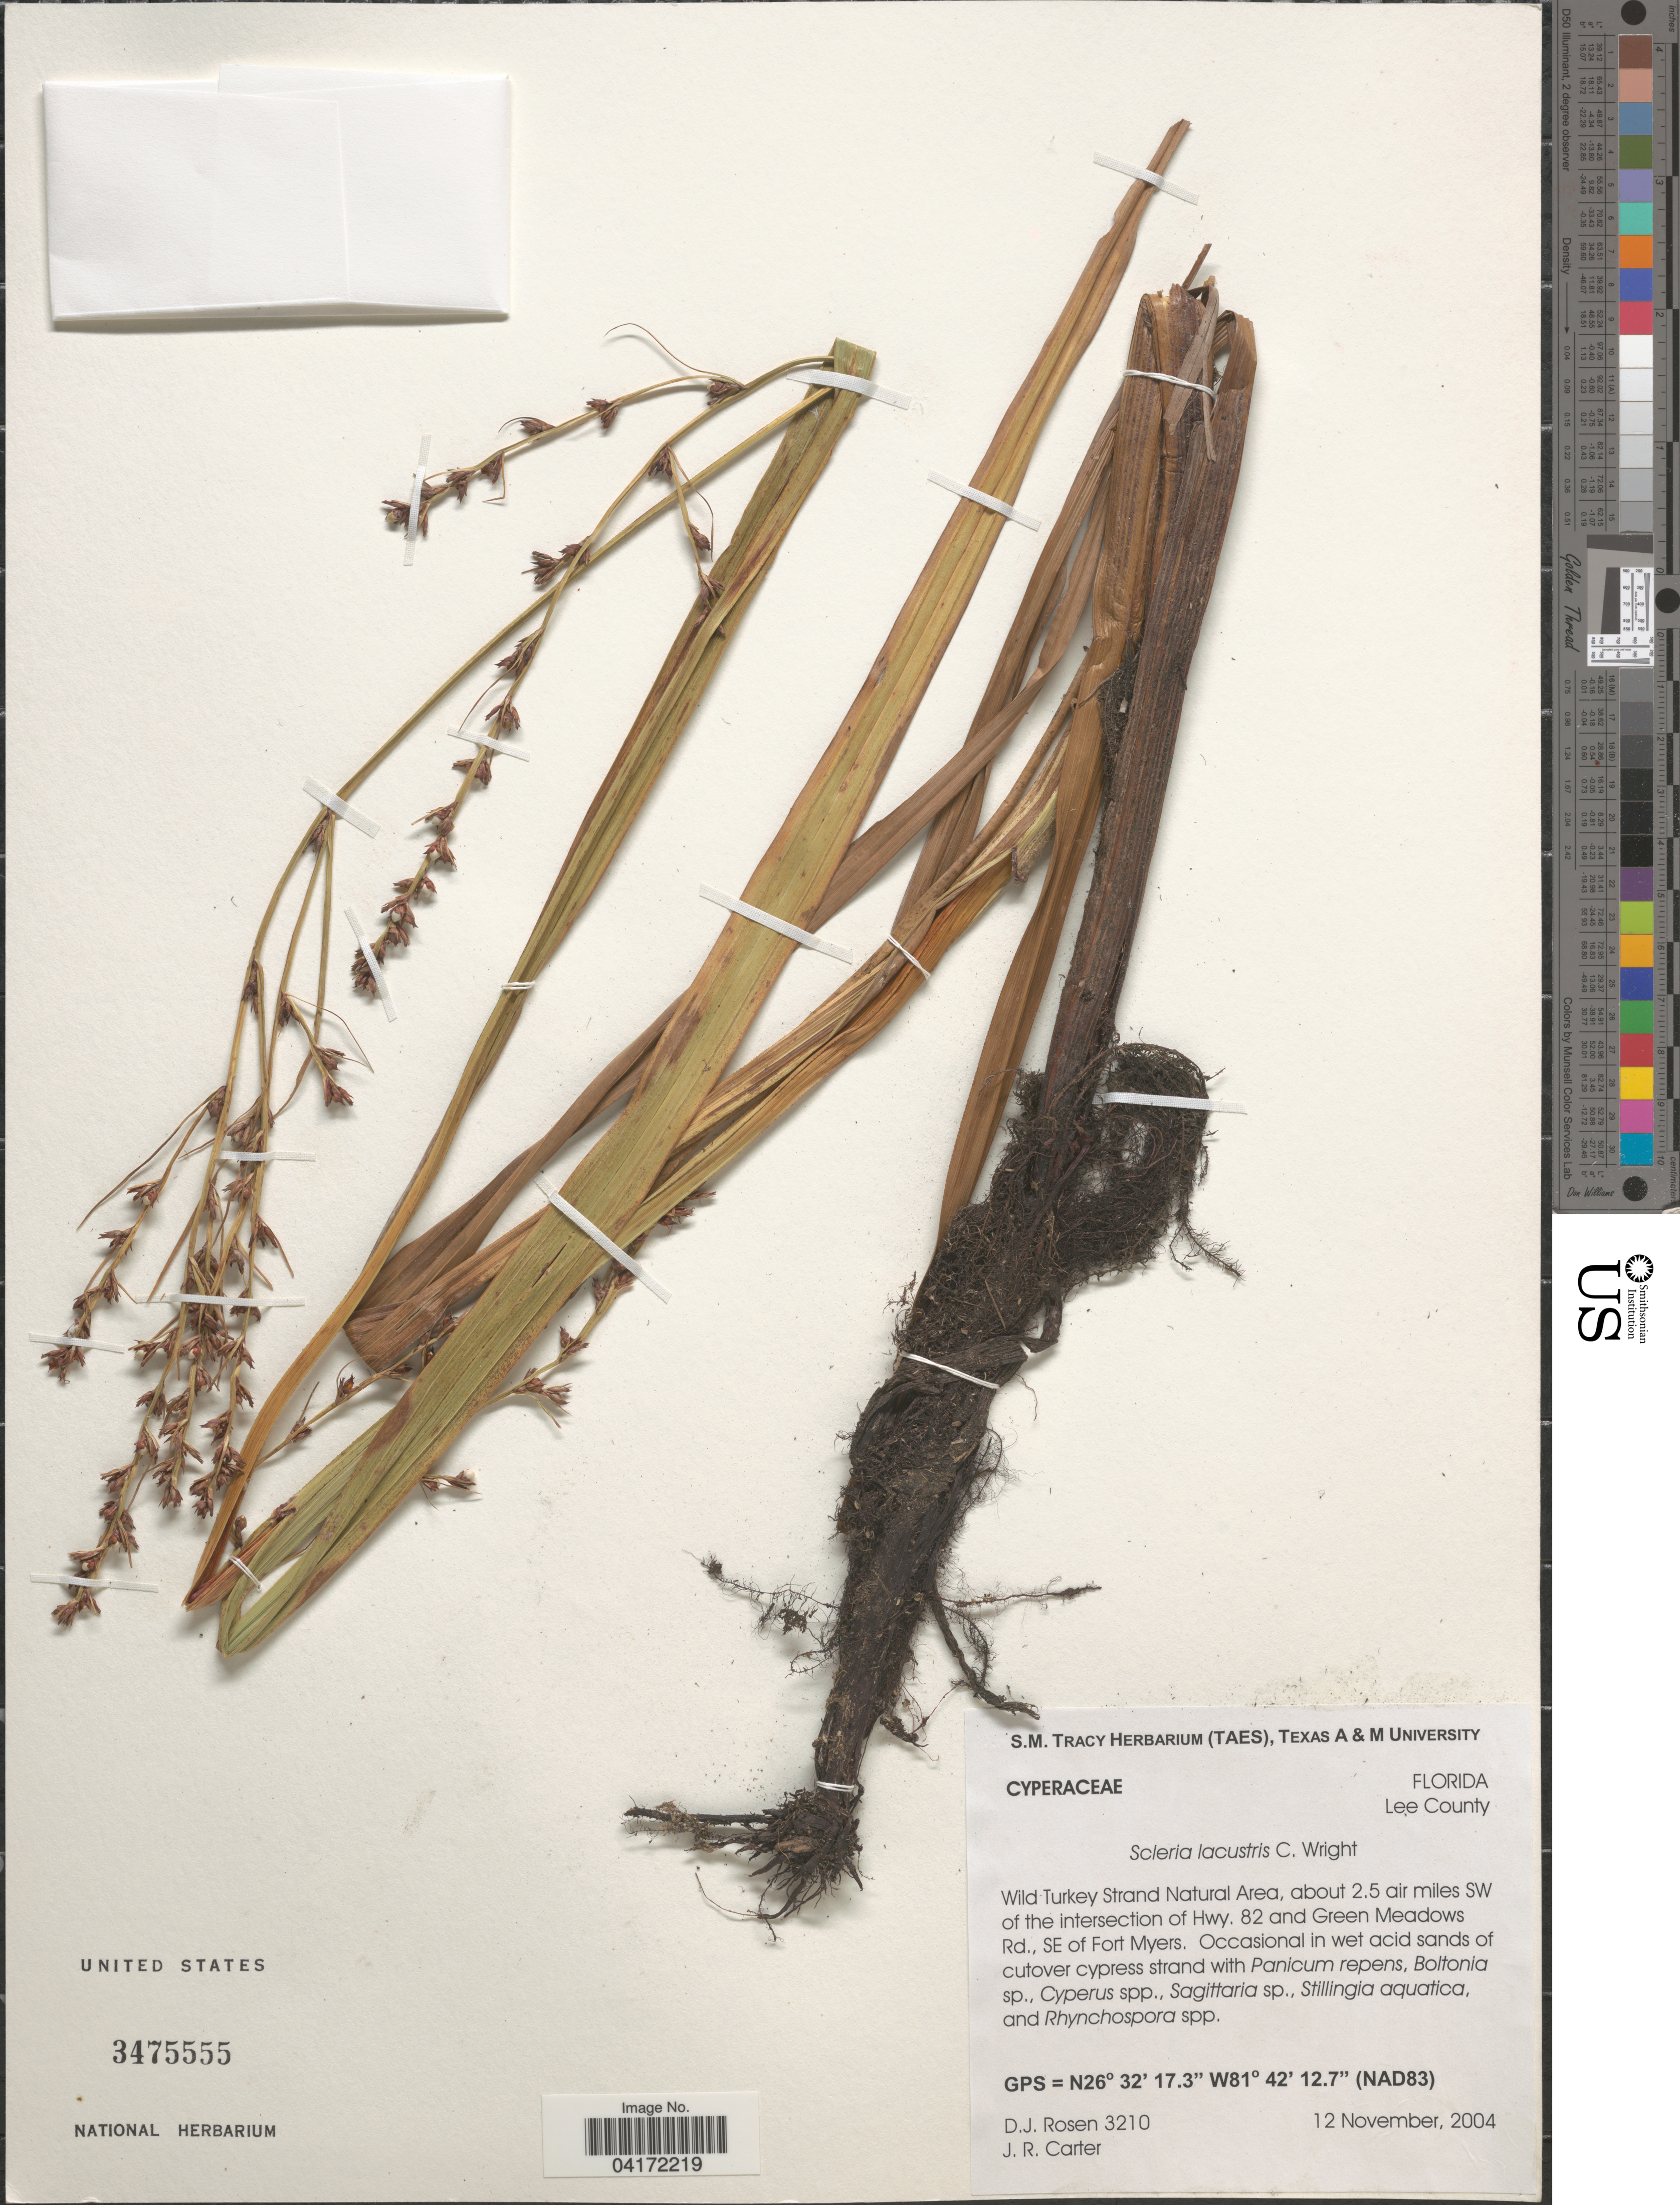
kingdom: Plantae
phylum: Tracheophyta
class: Liliopsida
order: Poales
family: Cyperaceae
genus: Scleria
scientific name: Scleria lacustris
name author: C. Wright in Sauvalle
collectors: D. J. Rosen & R. Carter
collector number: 3210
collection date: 2004-11-12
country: United States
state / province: Florida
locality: Lee County. Wild Turkey Strand Natural Area, about 2.5 air miles SW of the intersection of Hwy. 82 and Green Meadows Rd., SE of Fort Myers. (NAD83).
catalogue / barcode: US 3475555